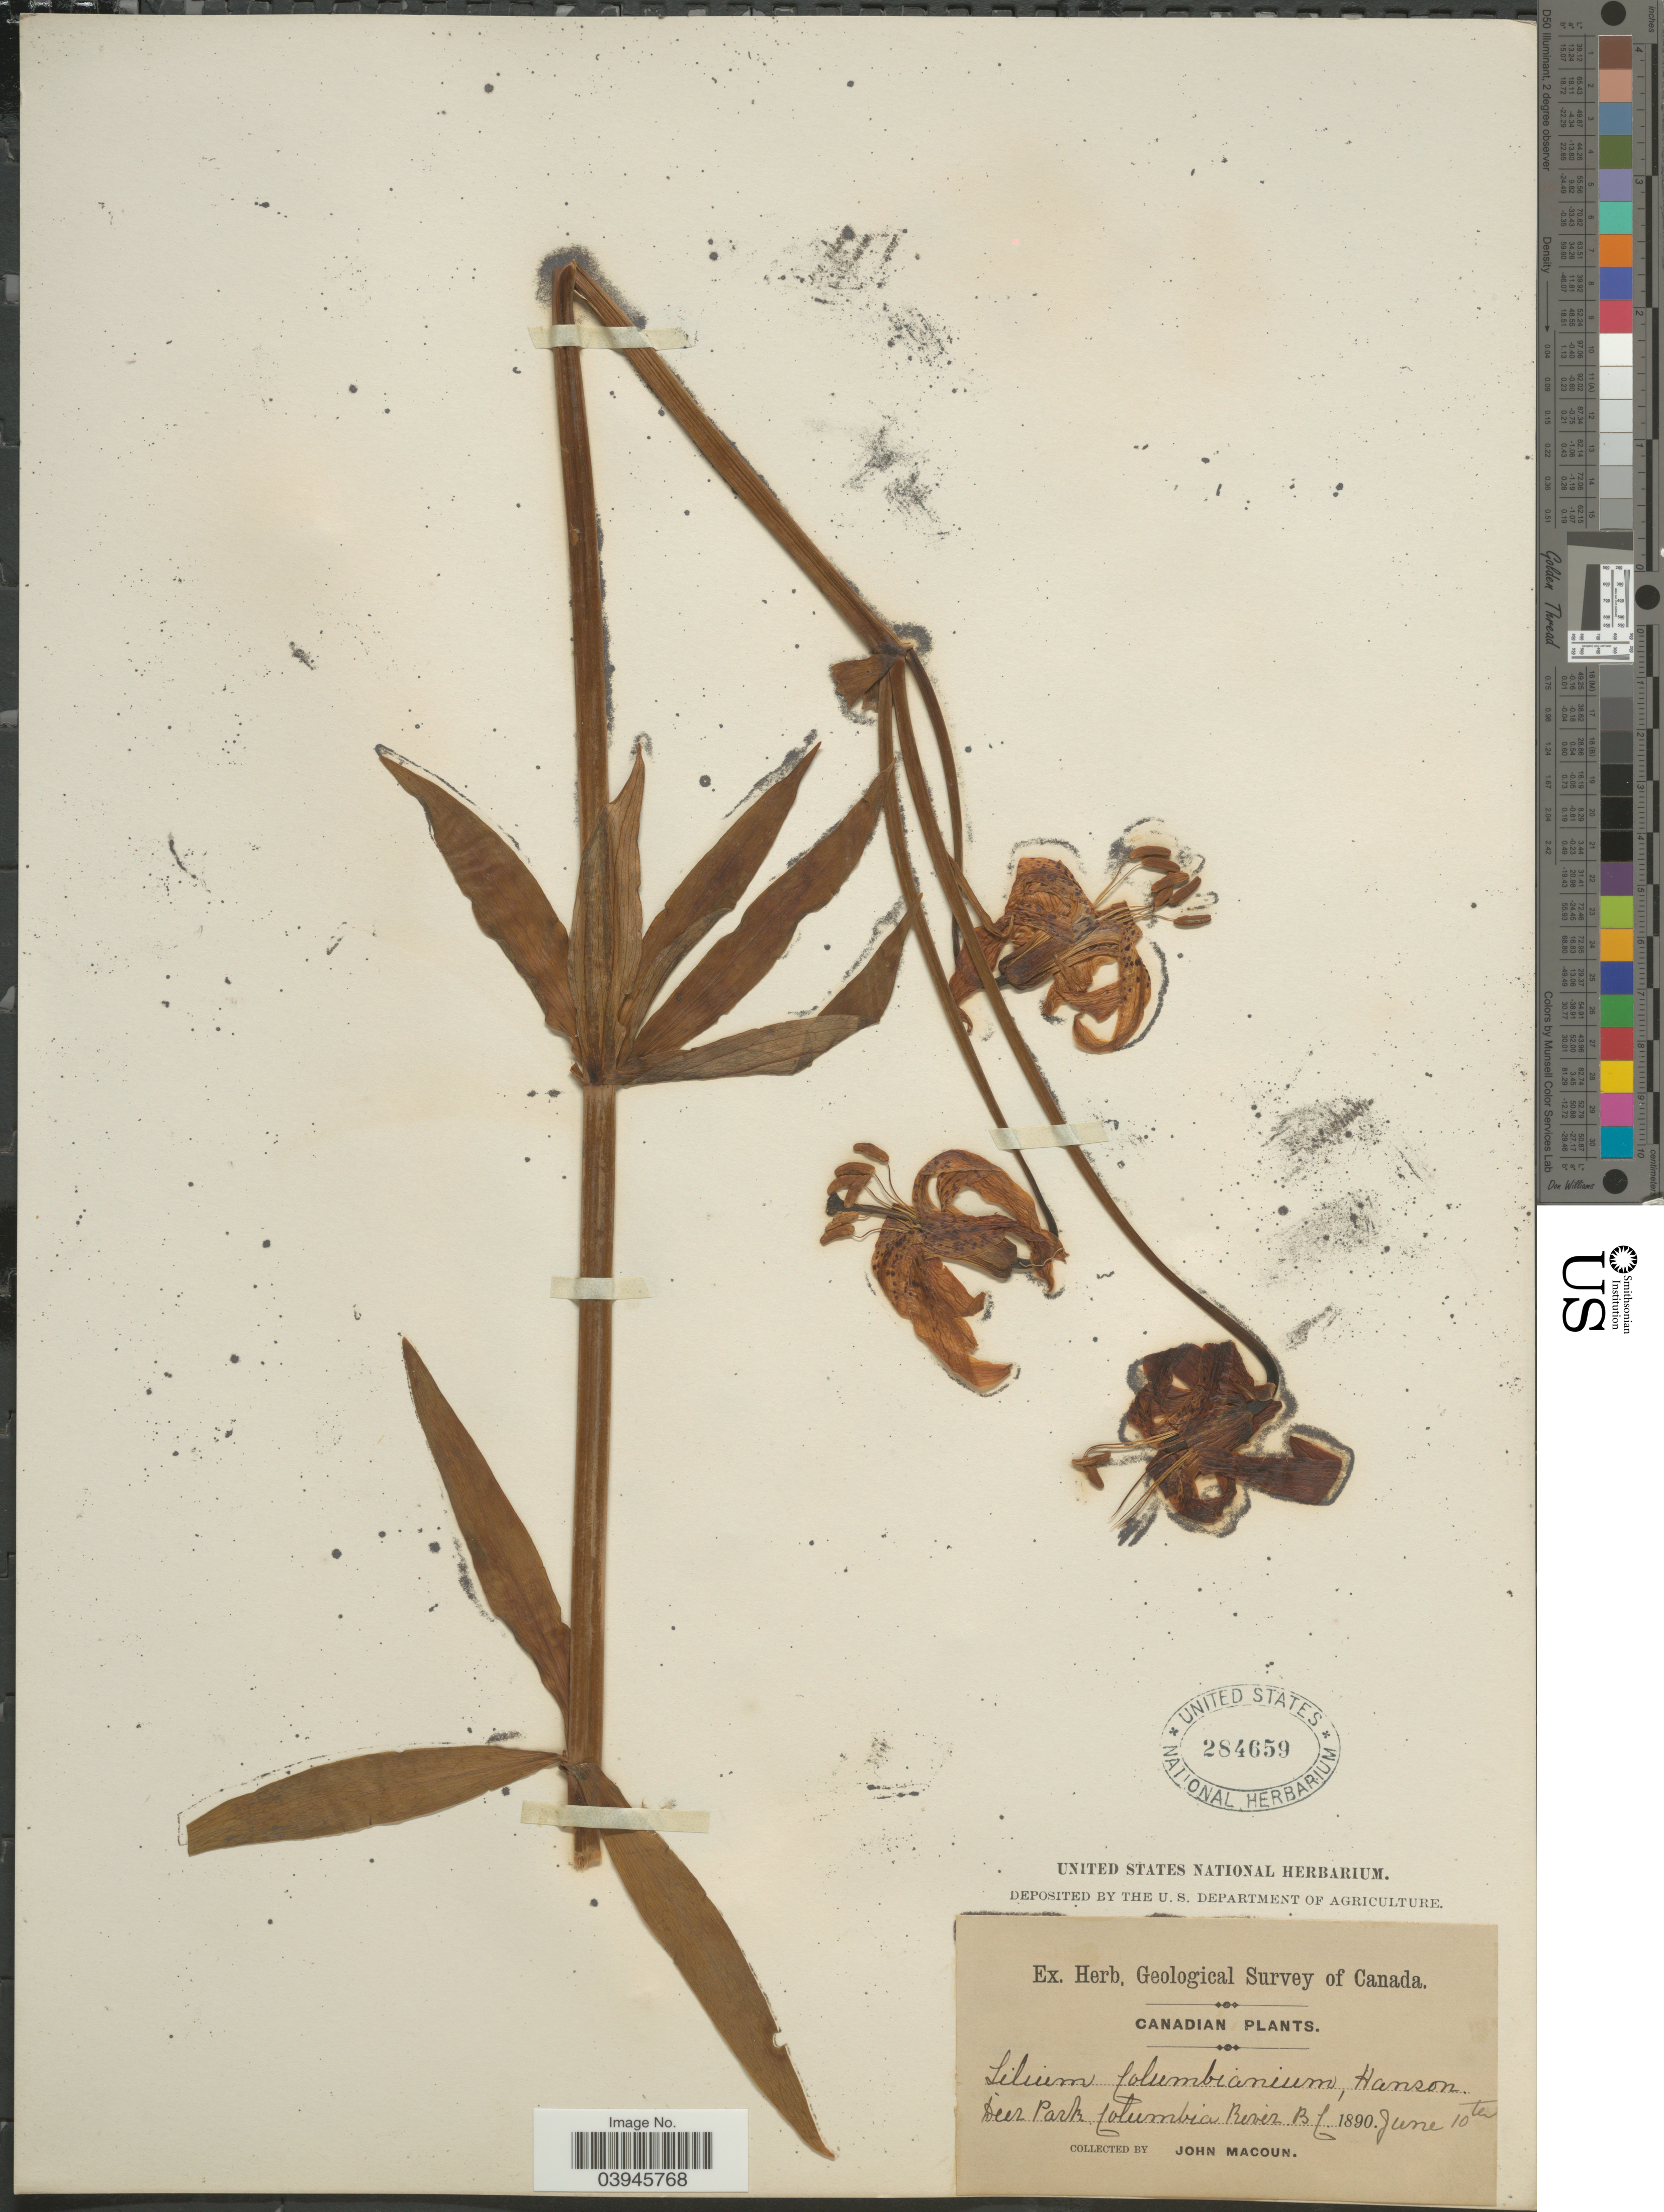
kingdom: Plantae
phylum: Tracheophyta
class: Liliopsida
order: Liliales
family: Liliaceae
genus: Lilium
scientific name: Lilium columbianum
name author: Leichtlin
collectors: J. Macoun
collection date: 1890-06-10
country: Canada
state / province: British Columbia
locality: Deer Park, Columbia River B.C.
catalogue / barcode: US 284659